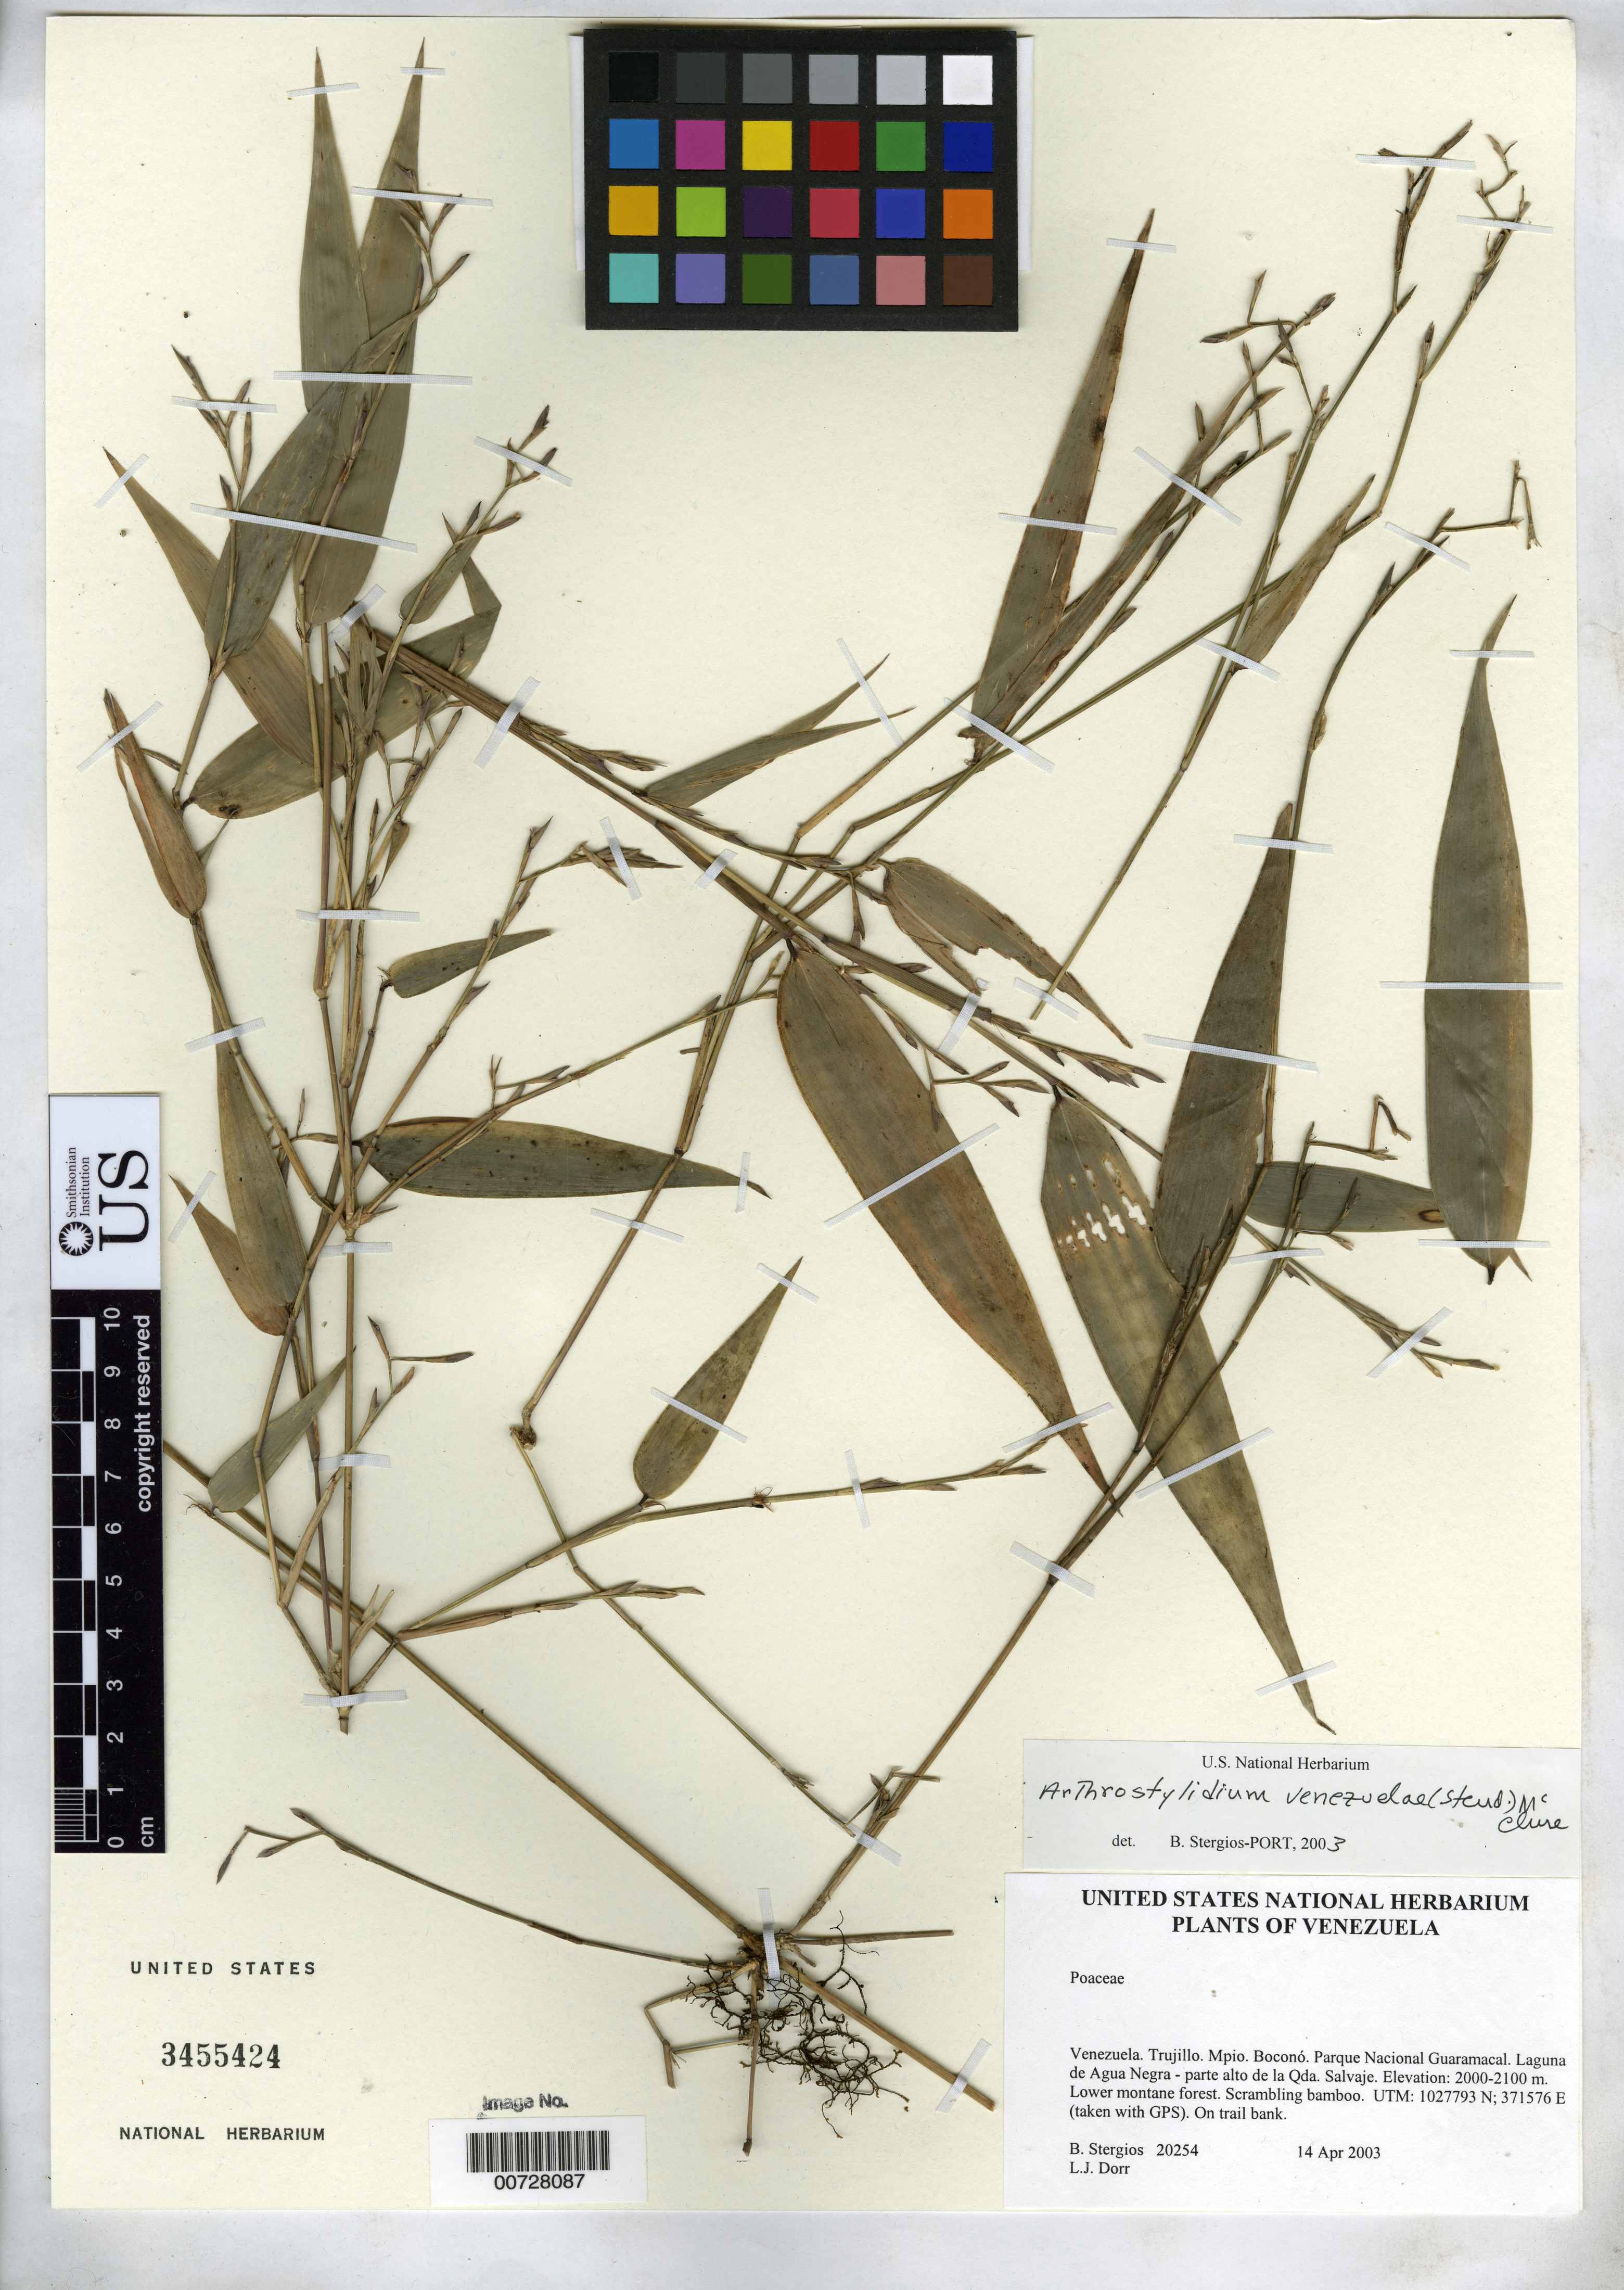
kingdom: Plantae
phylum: Tracheophyta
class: Liliopsida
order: Poales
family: Poaceae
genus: Arthrostylidium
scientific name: Arthrostylidium venezuelae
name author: (Steud.) McClure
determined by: Stergios, B. G.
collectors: B. G. Stergios & L. J. Dorr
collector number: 20254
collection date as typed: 14 Apr 2003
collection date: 2003-04-14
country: Venezuela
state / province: Trujillo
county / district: Boconó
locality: Parque Nacional Guaramacal. Laguna de Agua Negra - parte alto de la Qda. Salvaje.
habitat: Lower montane forest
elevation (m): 2000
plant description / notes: K, ISC, MO, PORT, US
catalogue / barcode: US 3455424